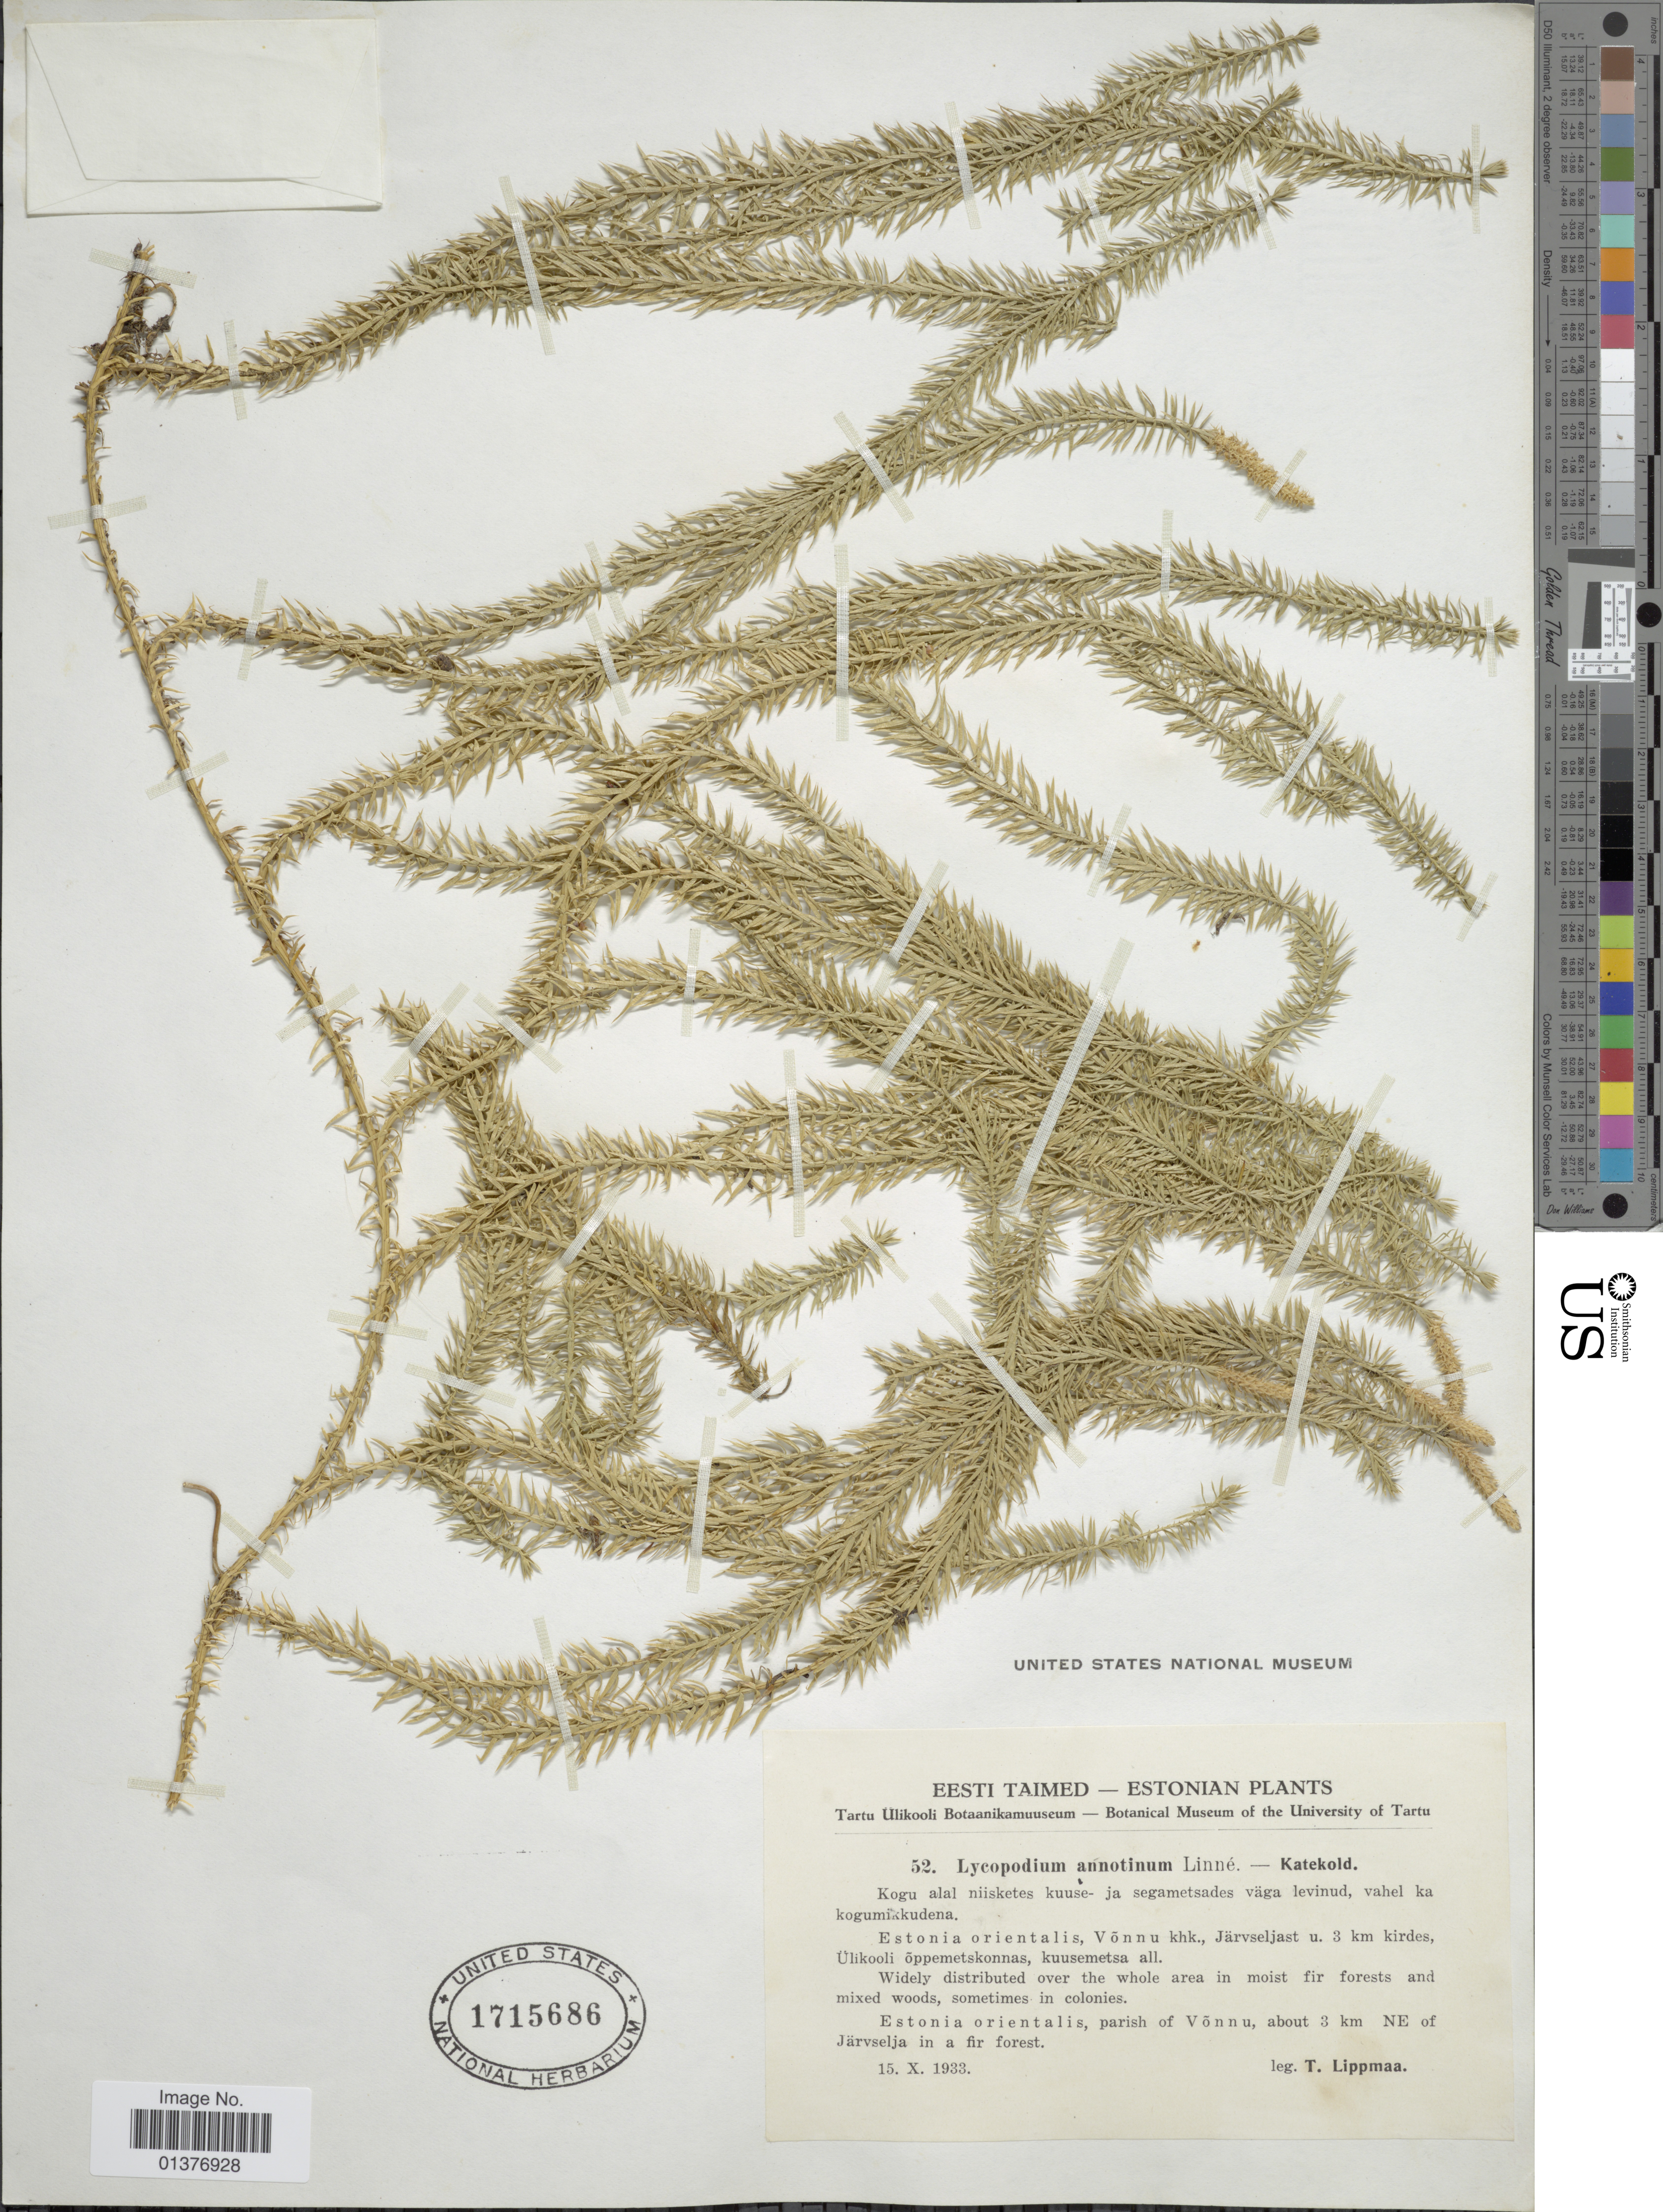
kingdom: Plantae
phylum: Tracheophyta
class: Lycopodiopsida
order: Lycopodiales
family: Lycopodiaceae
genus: Spinulum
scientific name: Spinulum annotinum subsp. annotinum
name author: (L.) A. Haines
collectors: T. Lippmaa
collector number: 52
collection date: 1933-10-15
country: Estonia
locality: Parish of Vonnu, about 3km NE of Järvselja in a fir forest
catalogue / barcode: US 1715686